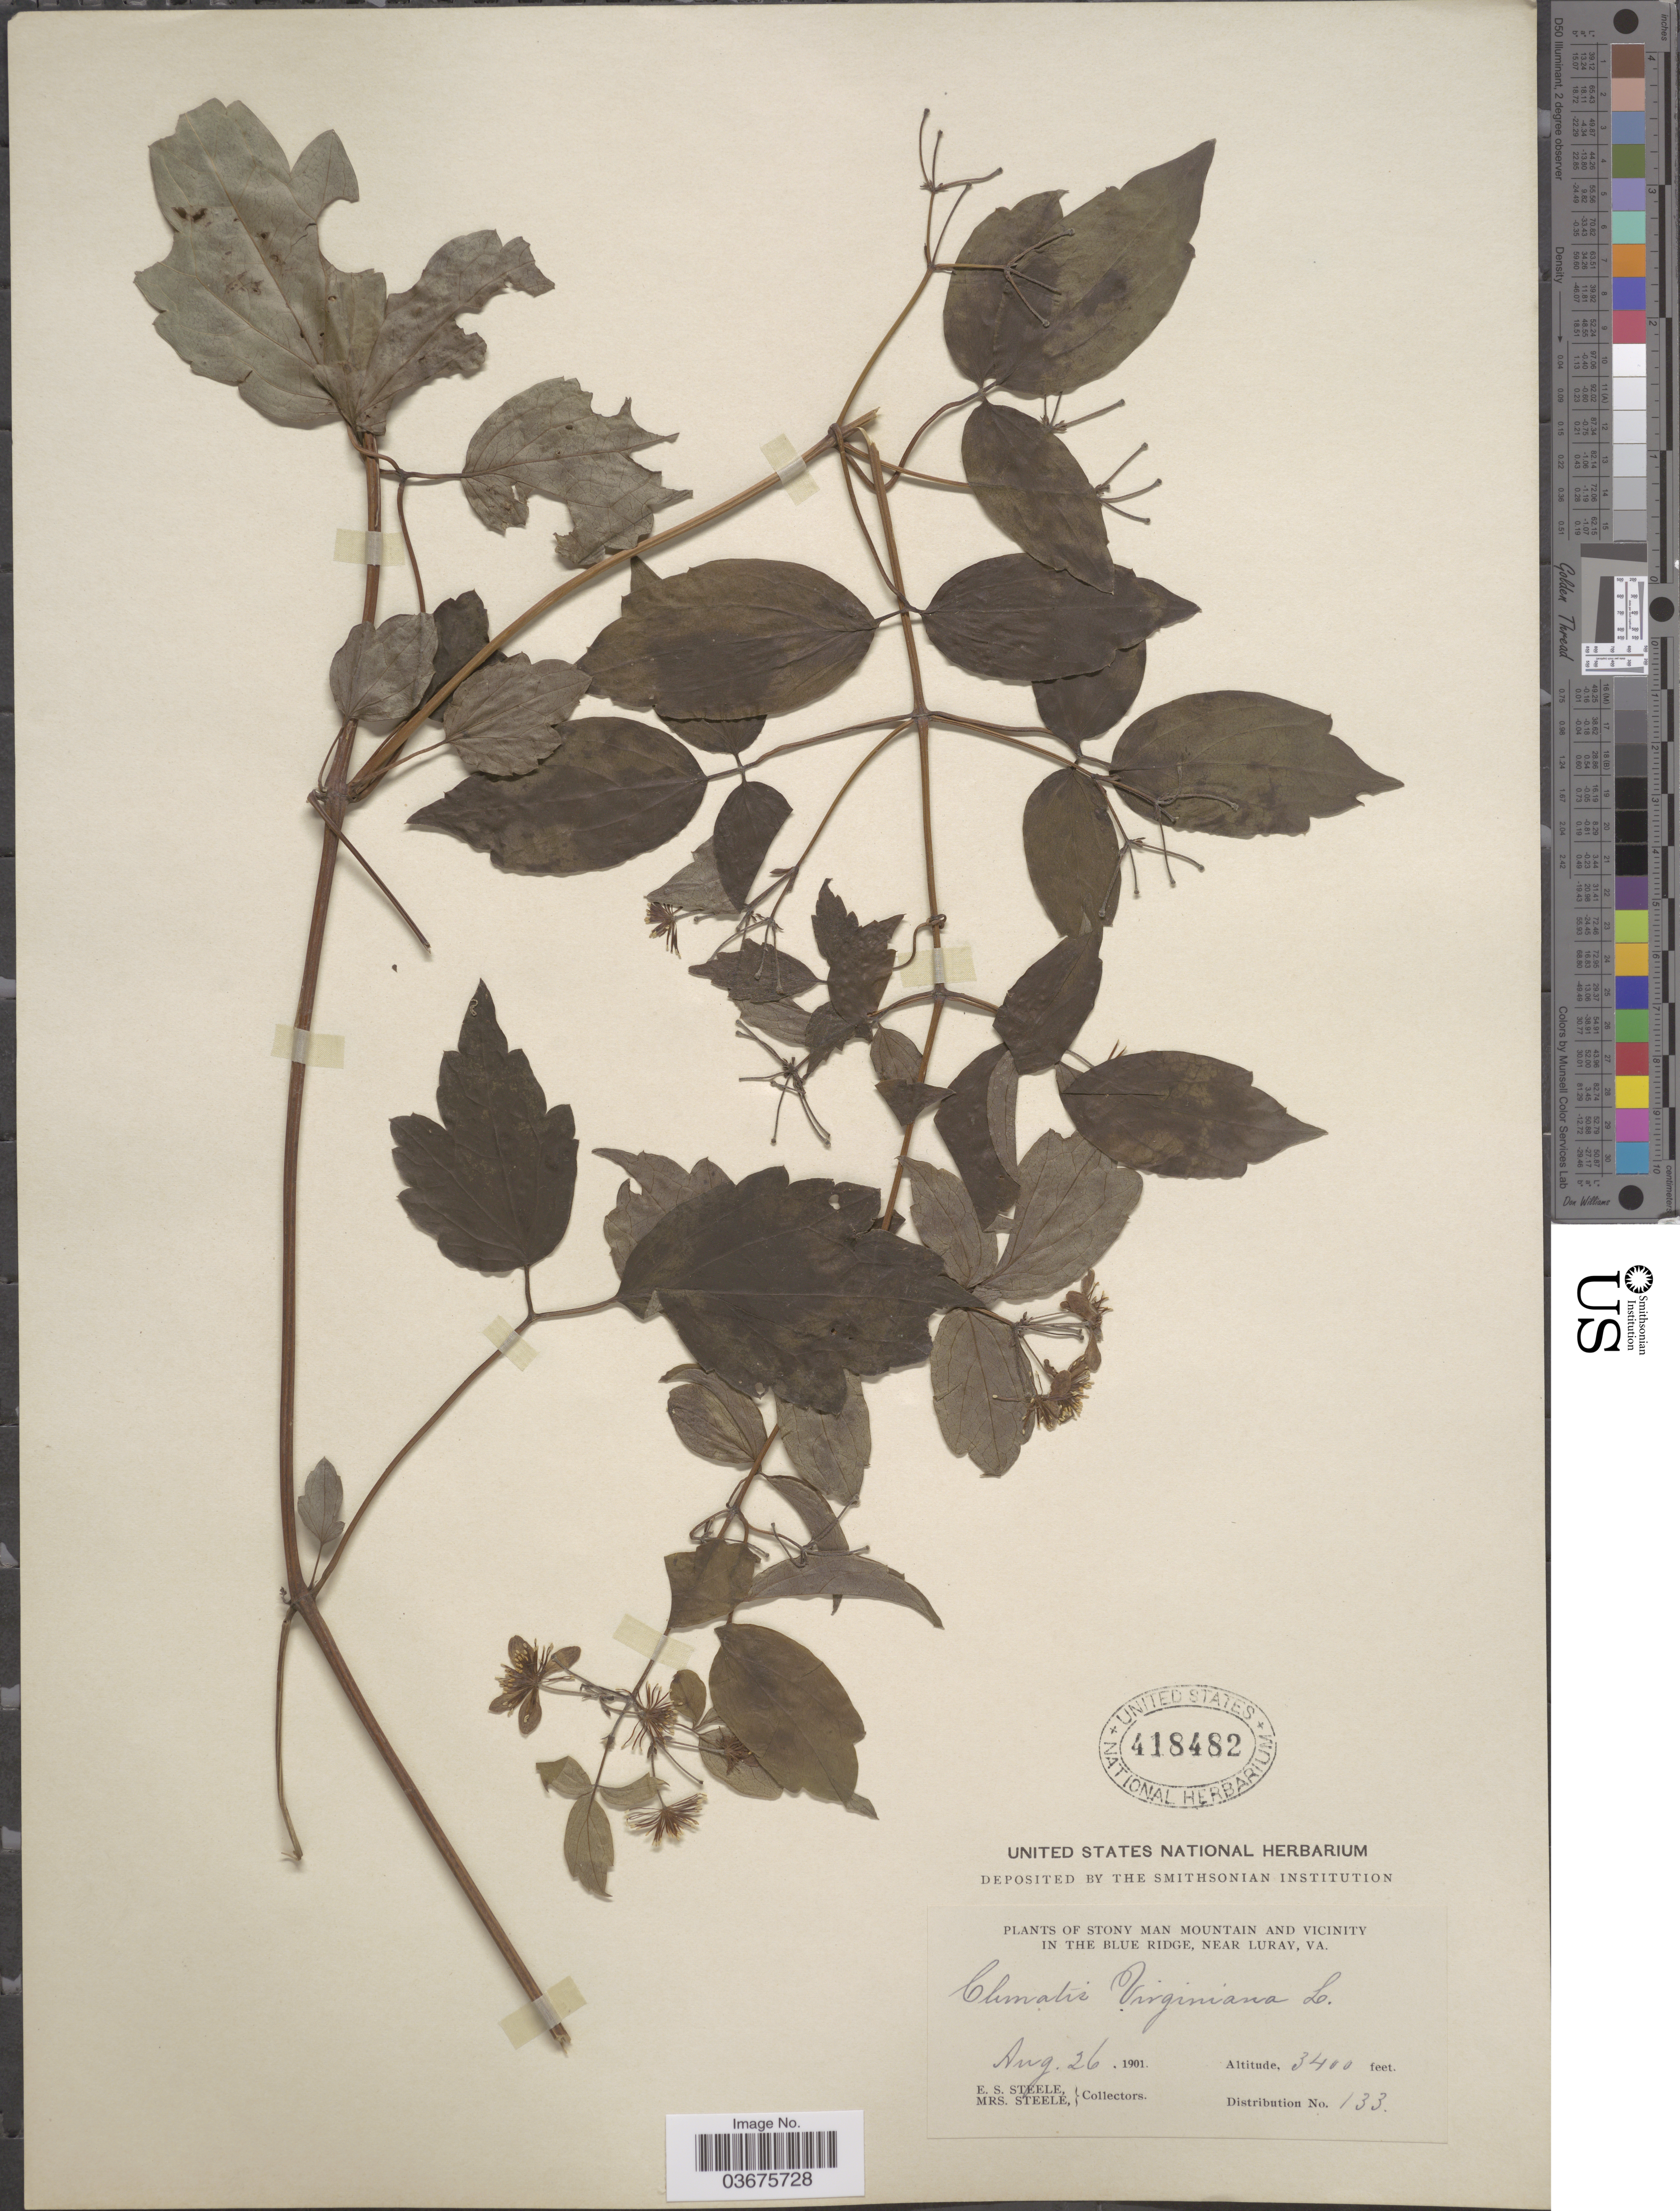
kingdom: Plantae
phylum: Tracheophyta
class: Magnoliopsida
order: Ranunculales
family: Ranunculaceae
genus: Clematis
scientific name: Clematis virginiana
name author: L.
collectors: E. Steele & Mrs. E. S. Steele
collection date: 1901-08-26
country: United States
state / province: Virginia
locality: Stony Man Mountain and Vicinity in the Blue Ridge, near Luray.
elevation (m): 1036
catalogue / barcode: US 418482